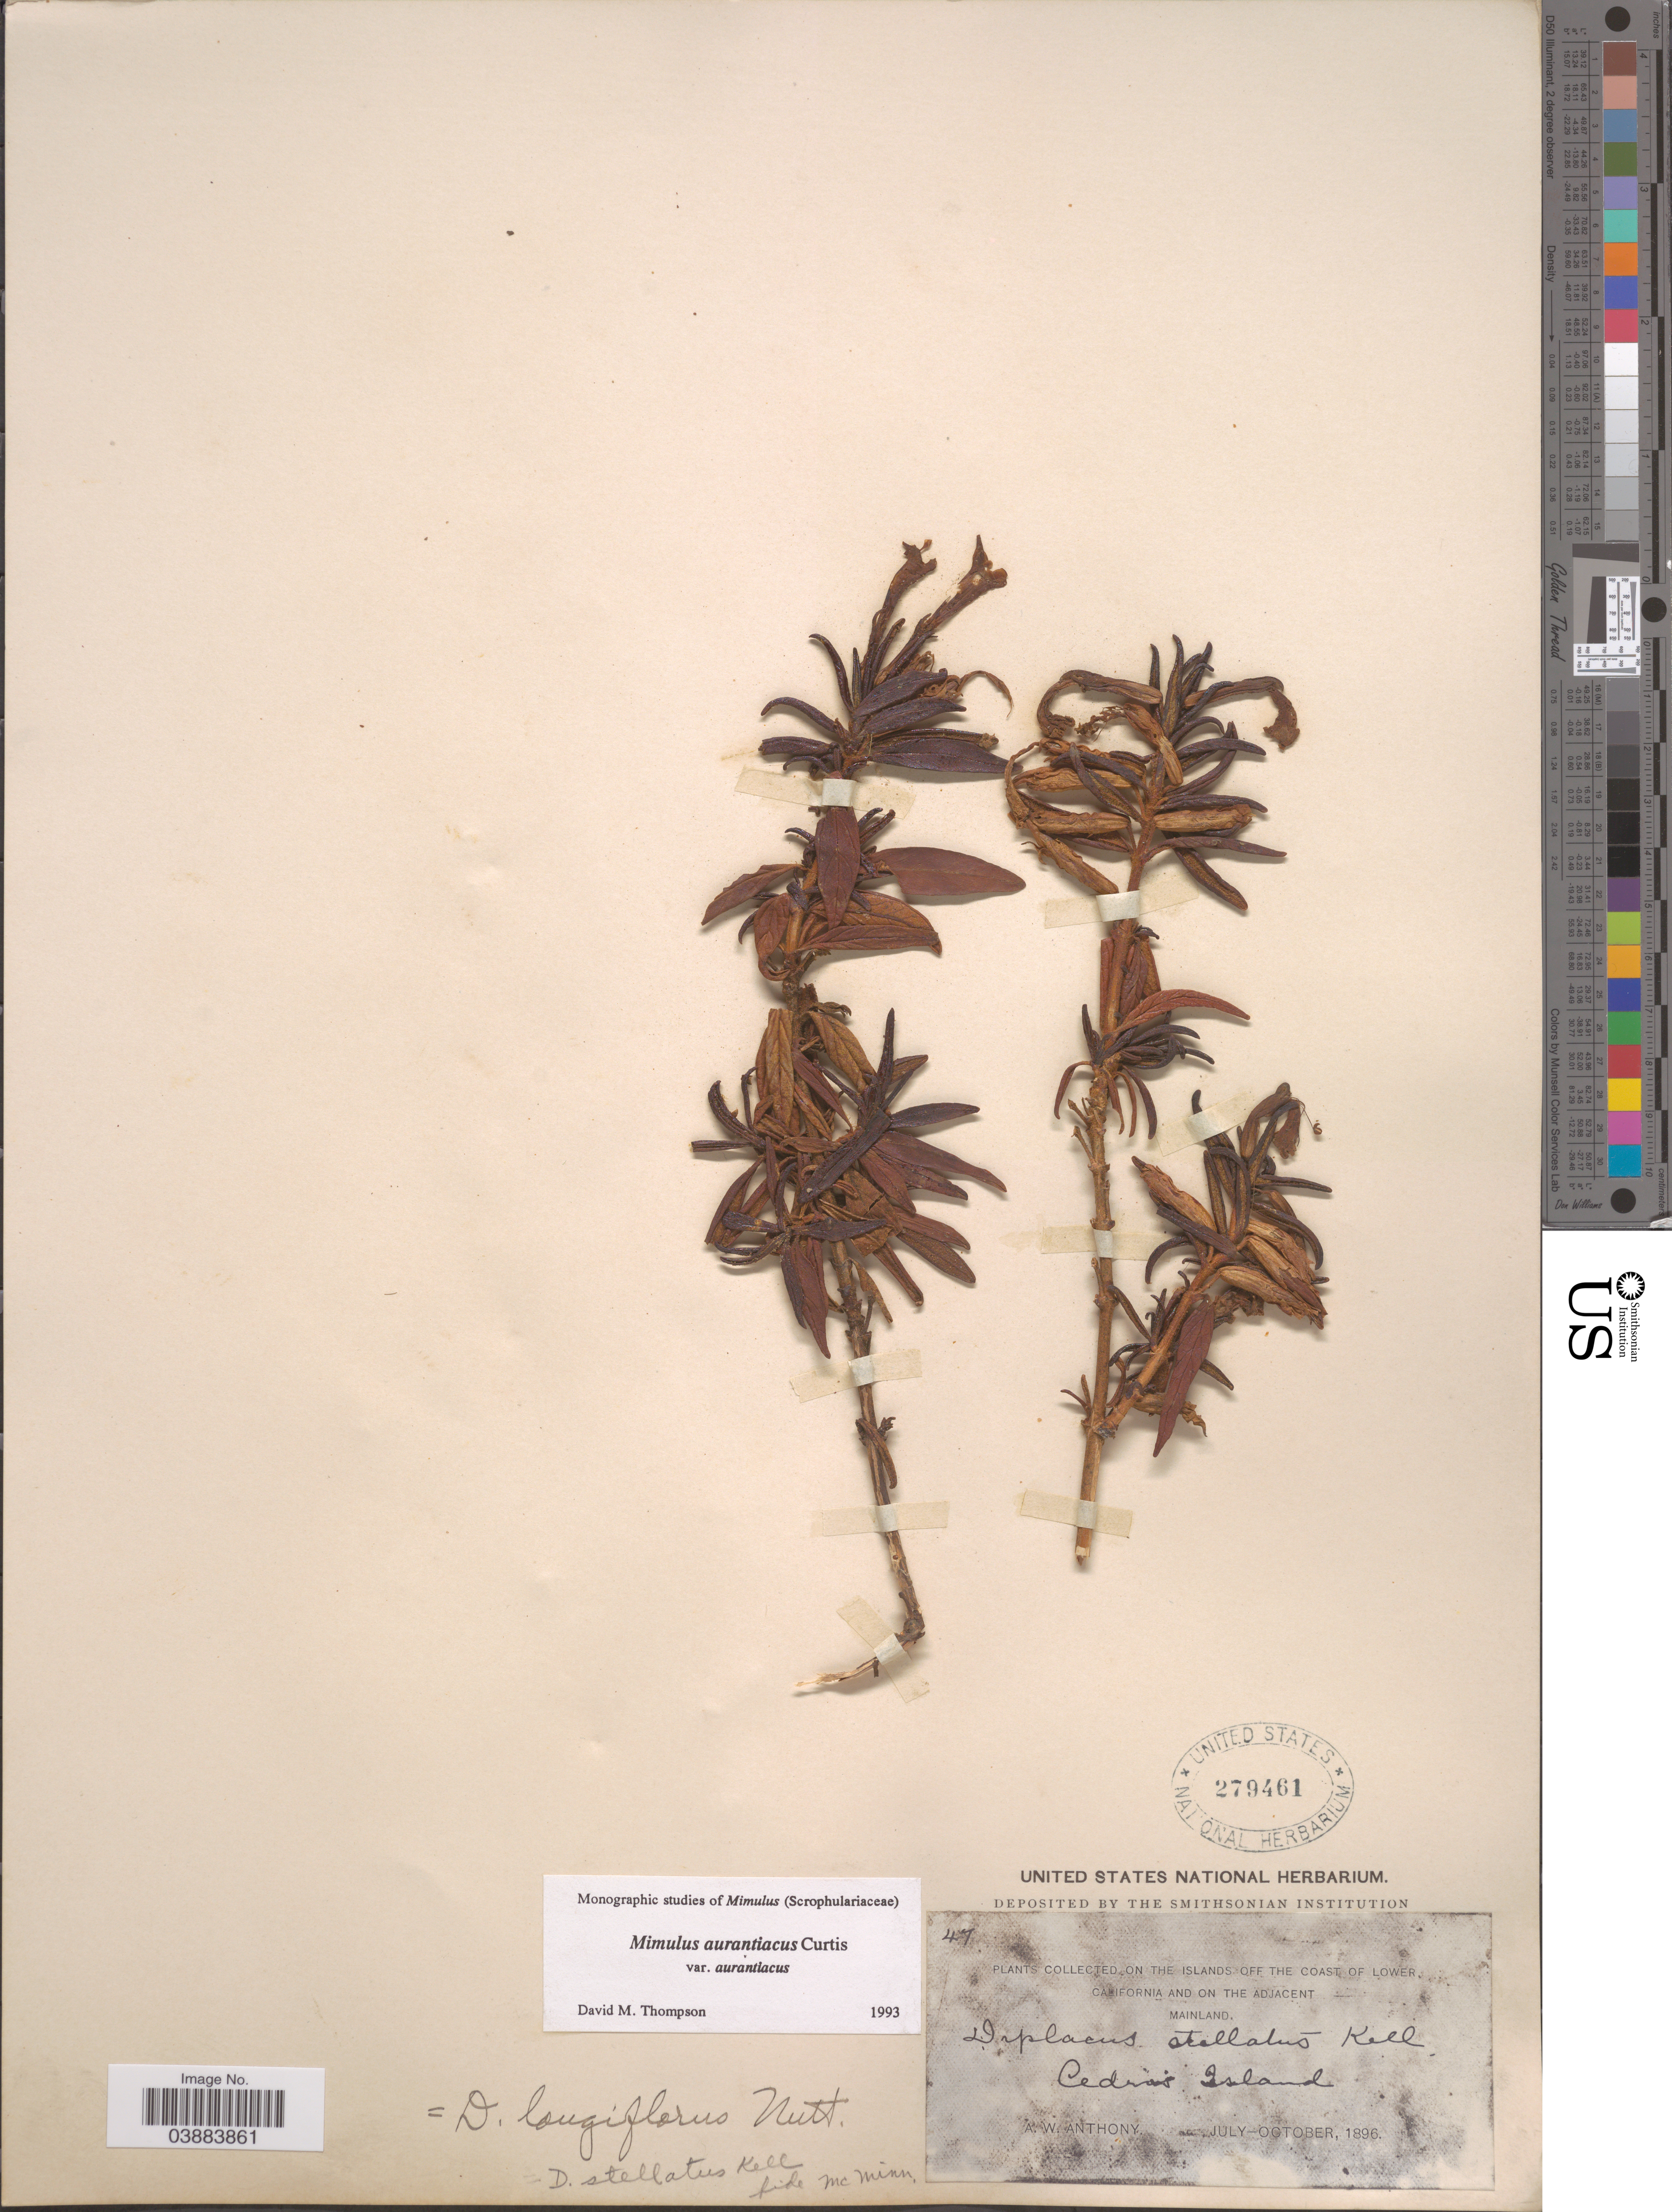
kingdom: Plantae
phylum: Tracheophyta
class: Magnoliopsida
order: Lamiales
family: Phrymaceae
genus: Diplacus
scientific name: Diplacus aurantiacus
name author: (Curtis) Jeps.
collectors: A. W. Anthony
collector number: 47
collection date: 1896-07/1896-10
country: Mexico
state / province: Baja California Norte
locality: On the islands off the coast of Lower California and on the adjacent mainland. Cedros Island.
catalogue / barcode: US 279461